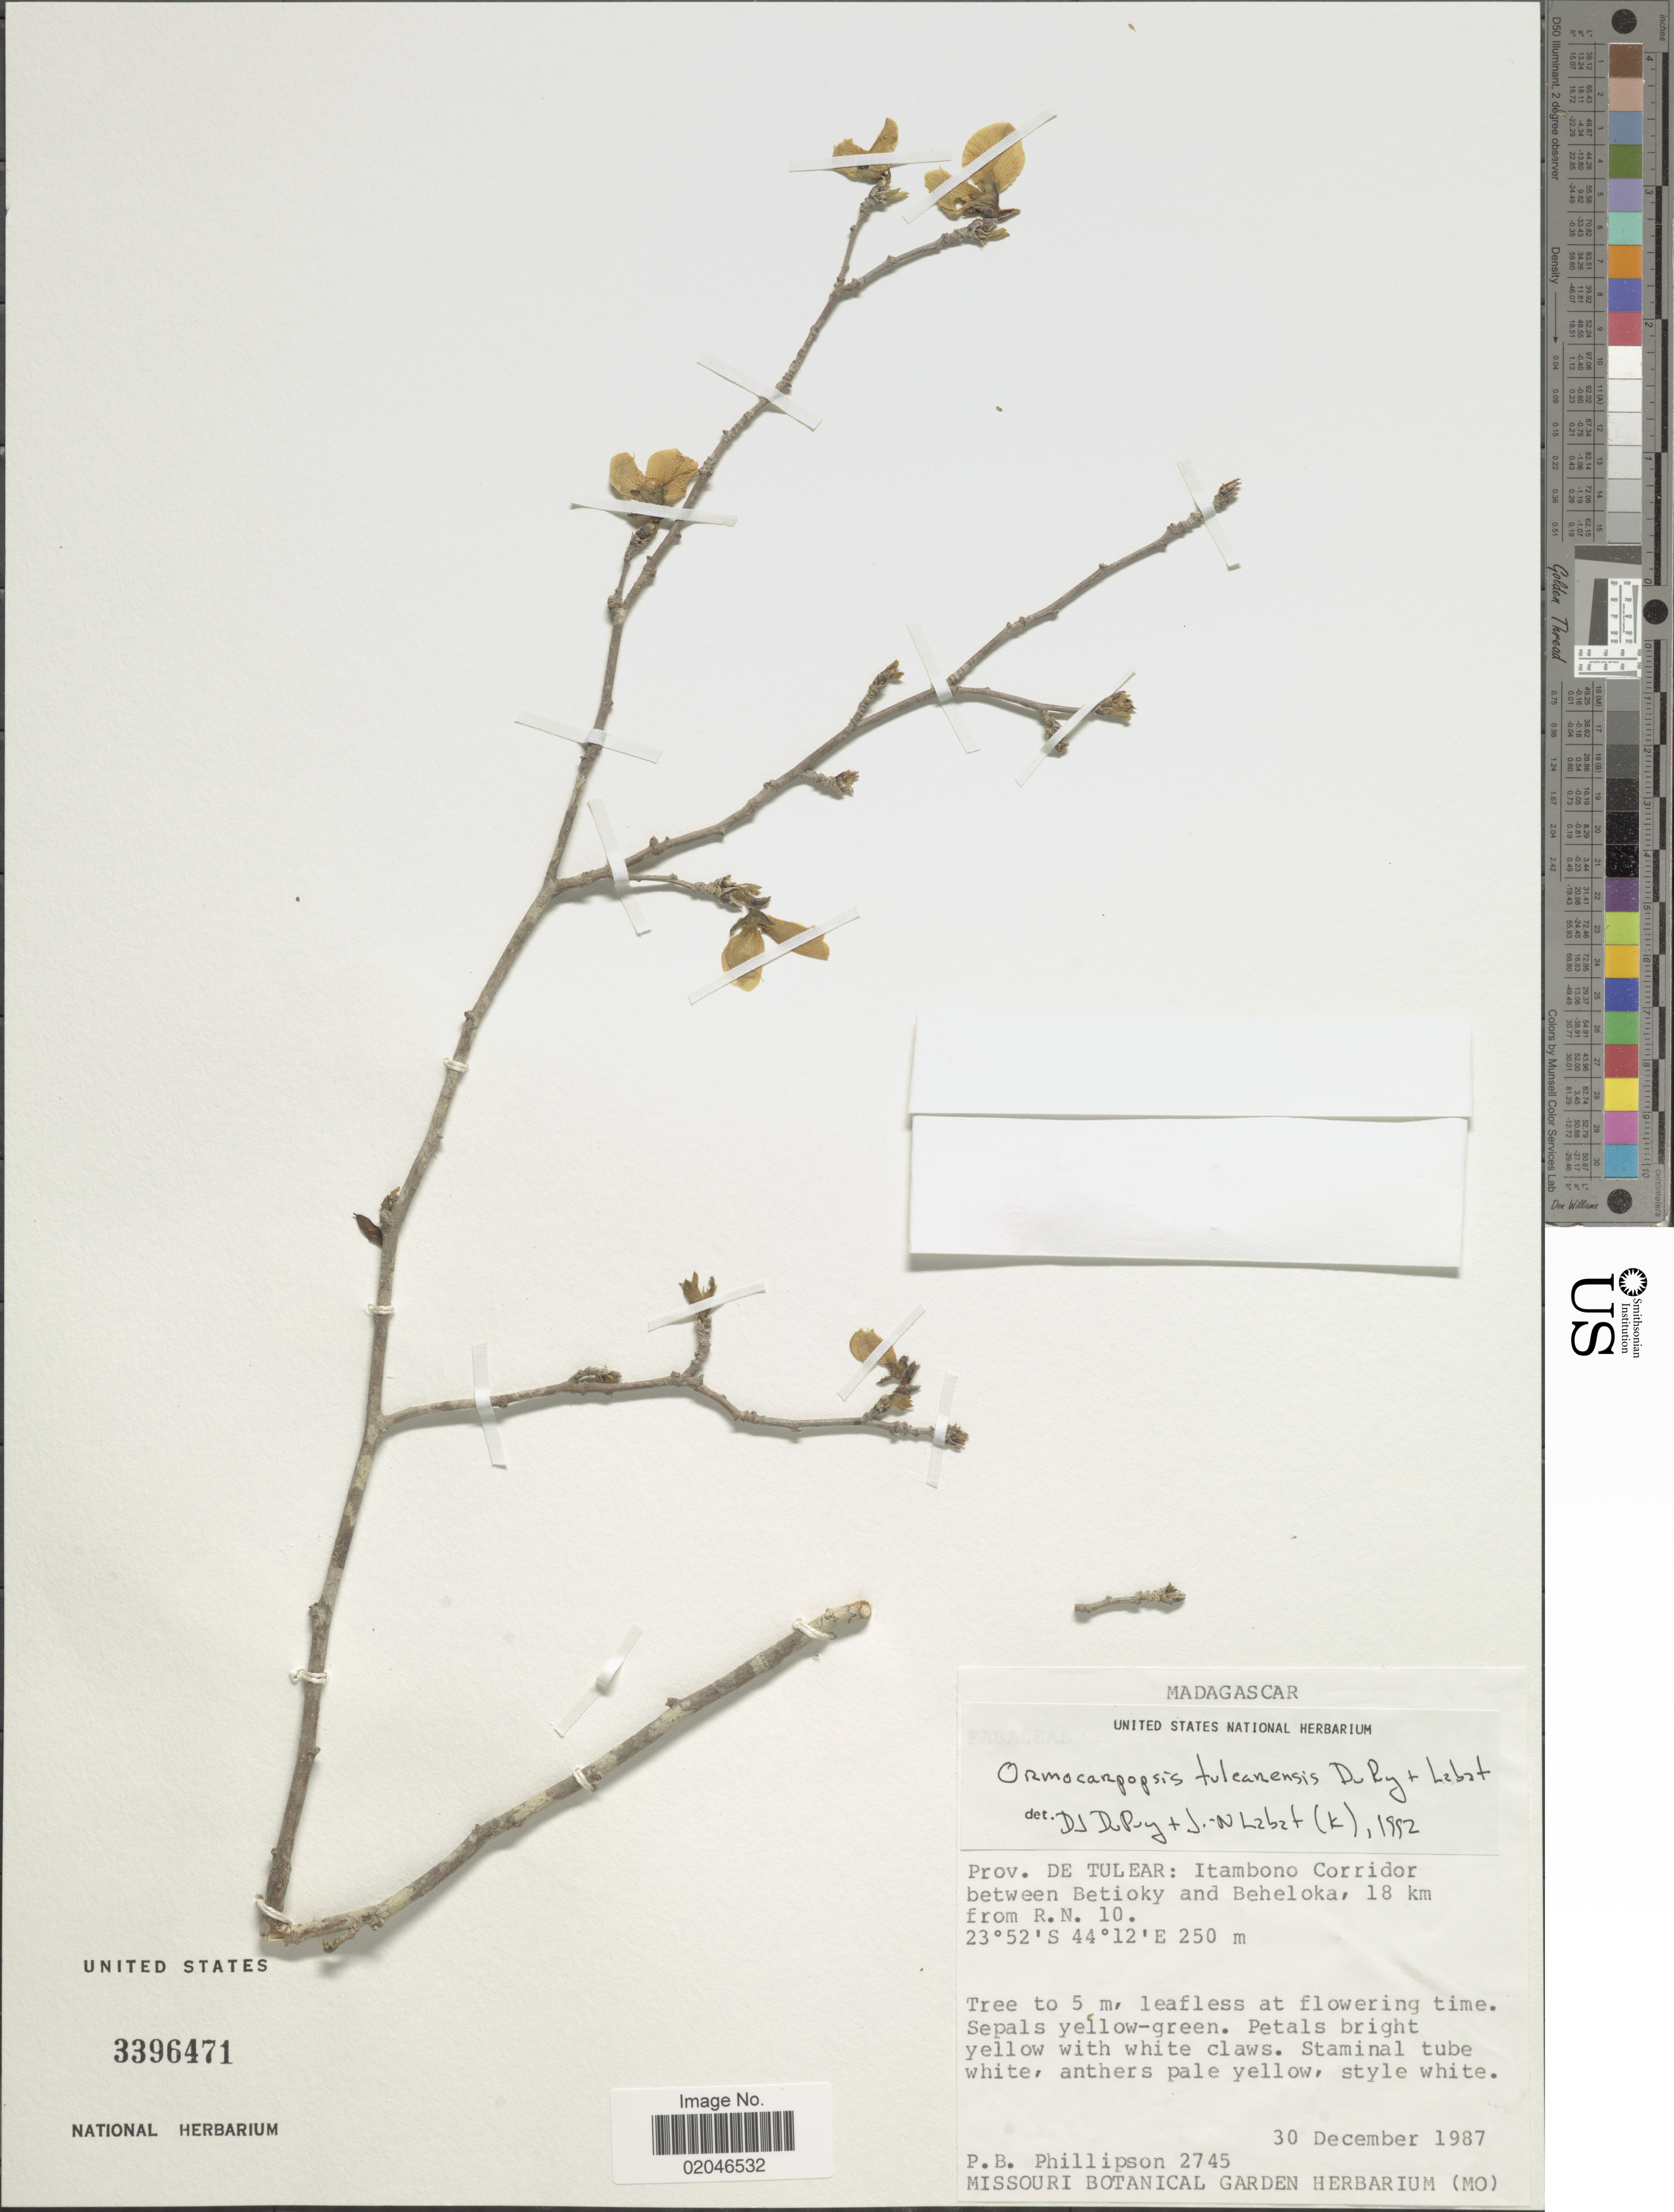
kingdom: Plantae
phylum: Tracheophyta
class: Magnoliopsida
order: Fabales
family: Fabaceae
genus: Ormocarpopsis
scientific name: Ormocarpopsis tulearensis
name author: Du Puy & Labat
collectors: P. B. Phillipson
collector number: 2745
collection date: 1987-12-30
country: Madagascar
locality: Prov. de Tulear: Itambono Corridor between Betioky and Beheloka, 18 km from R.N. 10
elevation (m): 250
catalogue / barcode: US 3396471